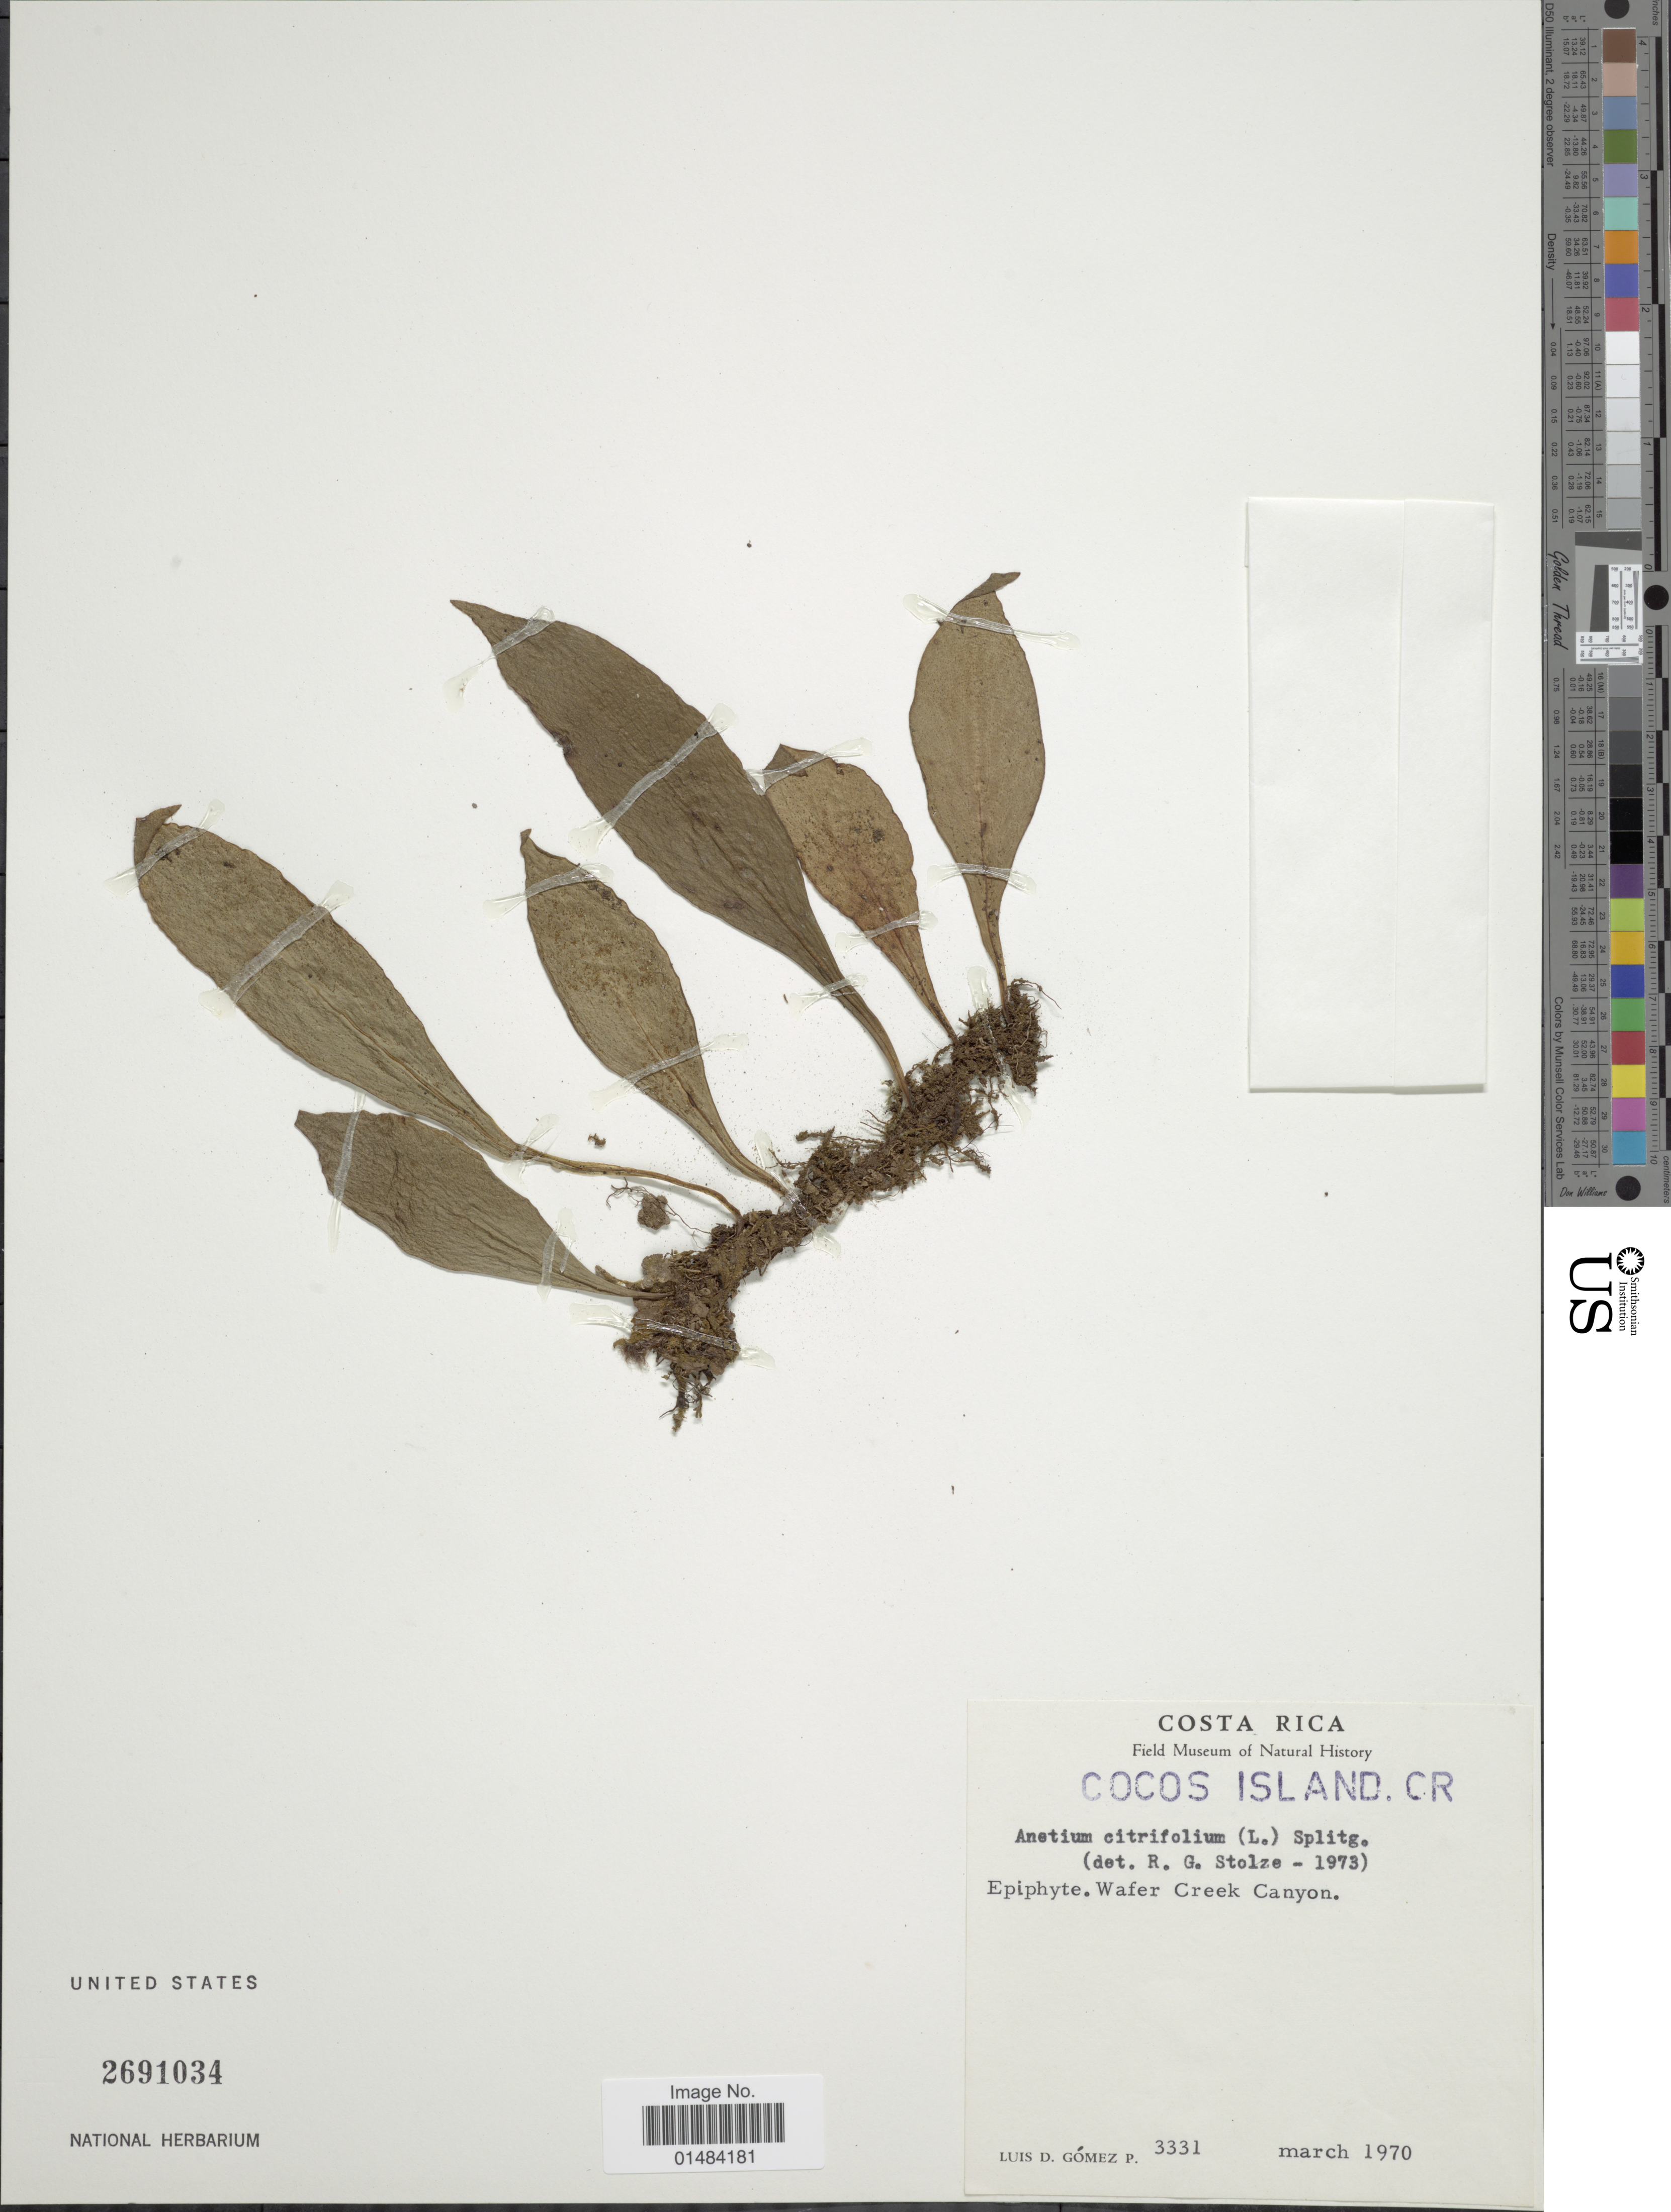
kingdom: Plantae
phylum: Tracheophyta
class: Polypodiopsida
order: Polypodiales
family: Pteridaceae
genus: Anetium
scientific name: Anetium citrifolium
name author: (L.) Splitg.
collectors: L. D. Gómez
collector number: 3331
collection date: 1970-03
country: Costa Rica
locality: Costa Rica, Cocos Island. CR. Waffer Creek Canyon.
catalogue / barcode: US 2691034